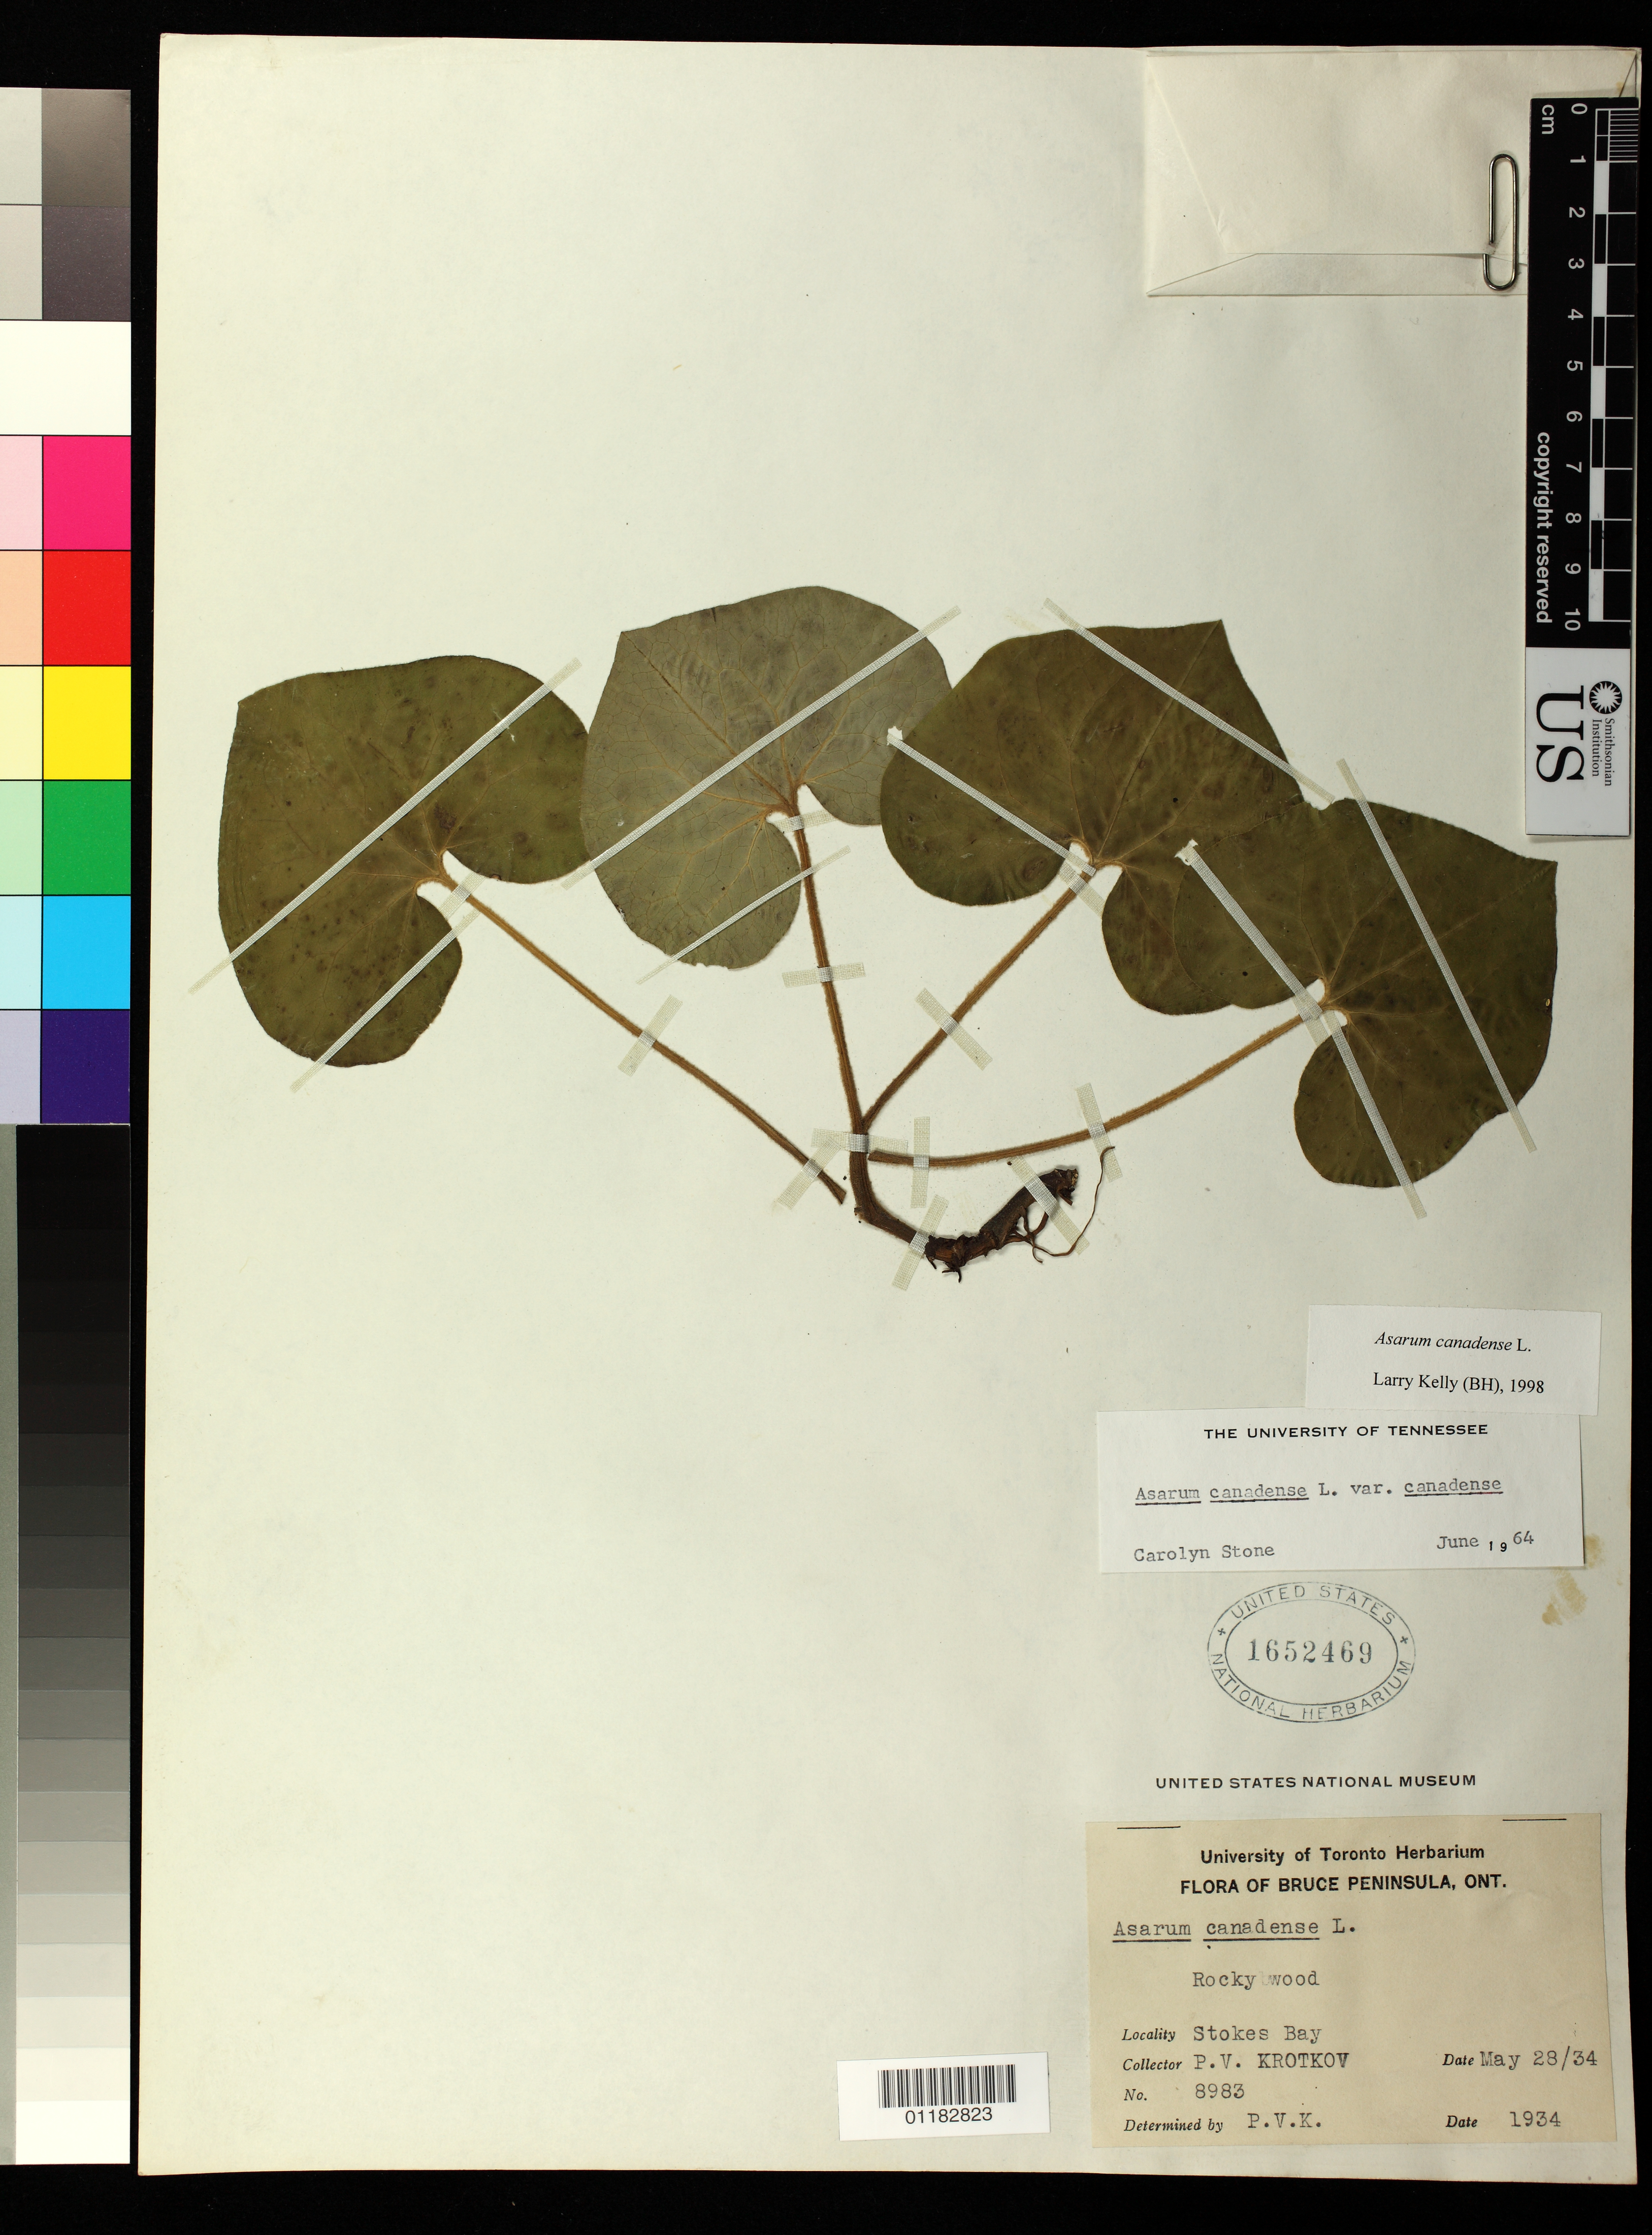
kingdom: Plantae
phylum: Tracheophyta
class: Magnoliopsida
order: Piperales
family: Aristolochiaceae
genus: Asarum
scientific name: Asarum canadense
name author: L.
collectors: P. V. Krotkov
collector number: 8983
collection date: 1934-05-28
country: Canada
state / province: Ontario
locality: Rocky wood, Stokes Bay, Bruce Peninsula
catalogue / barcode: US 1652469